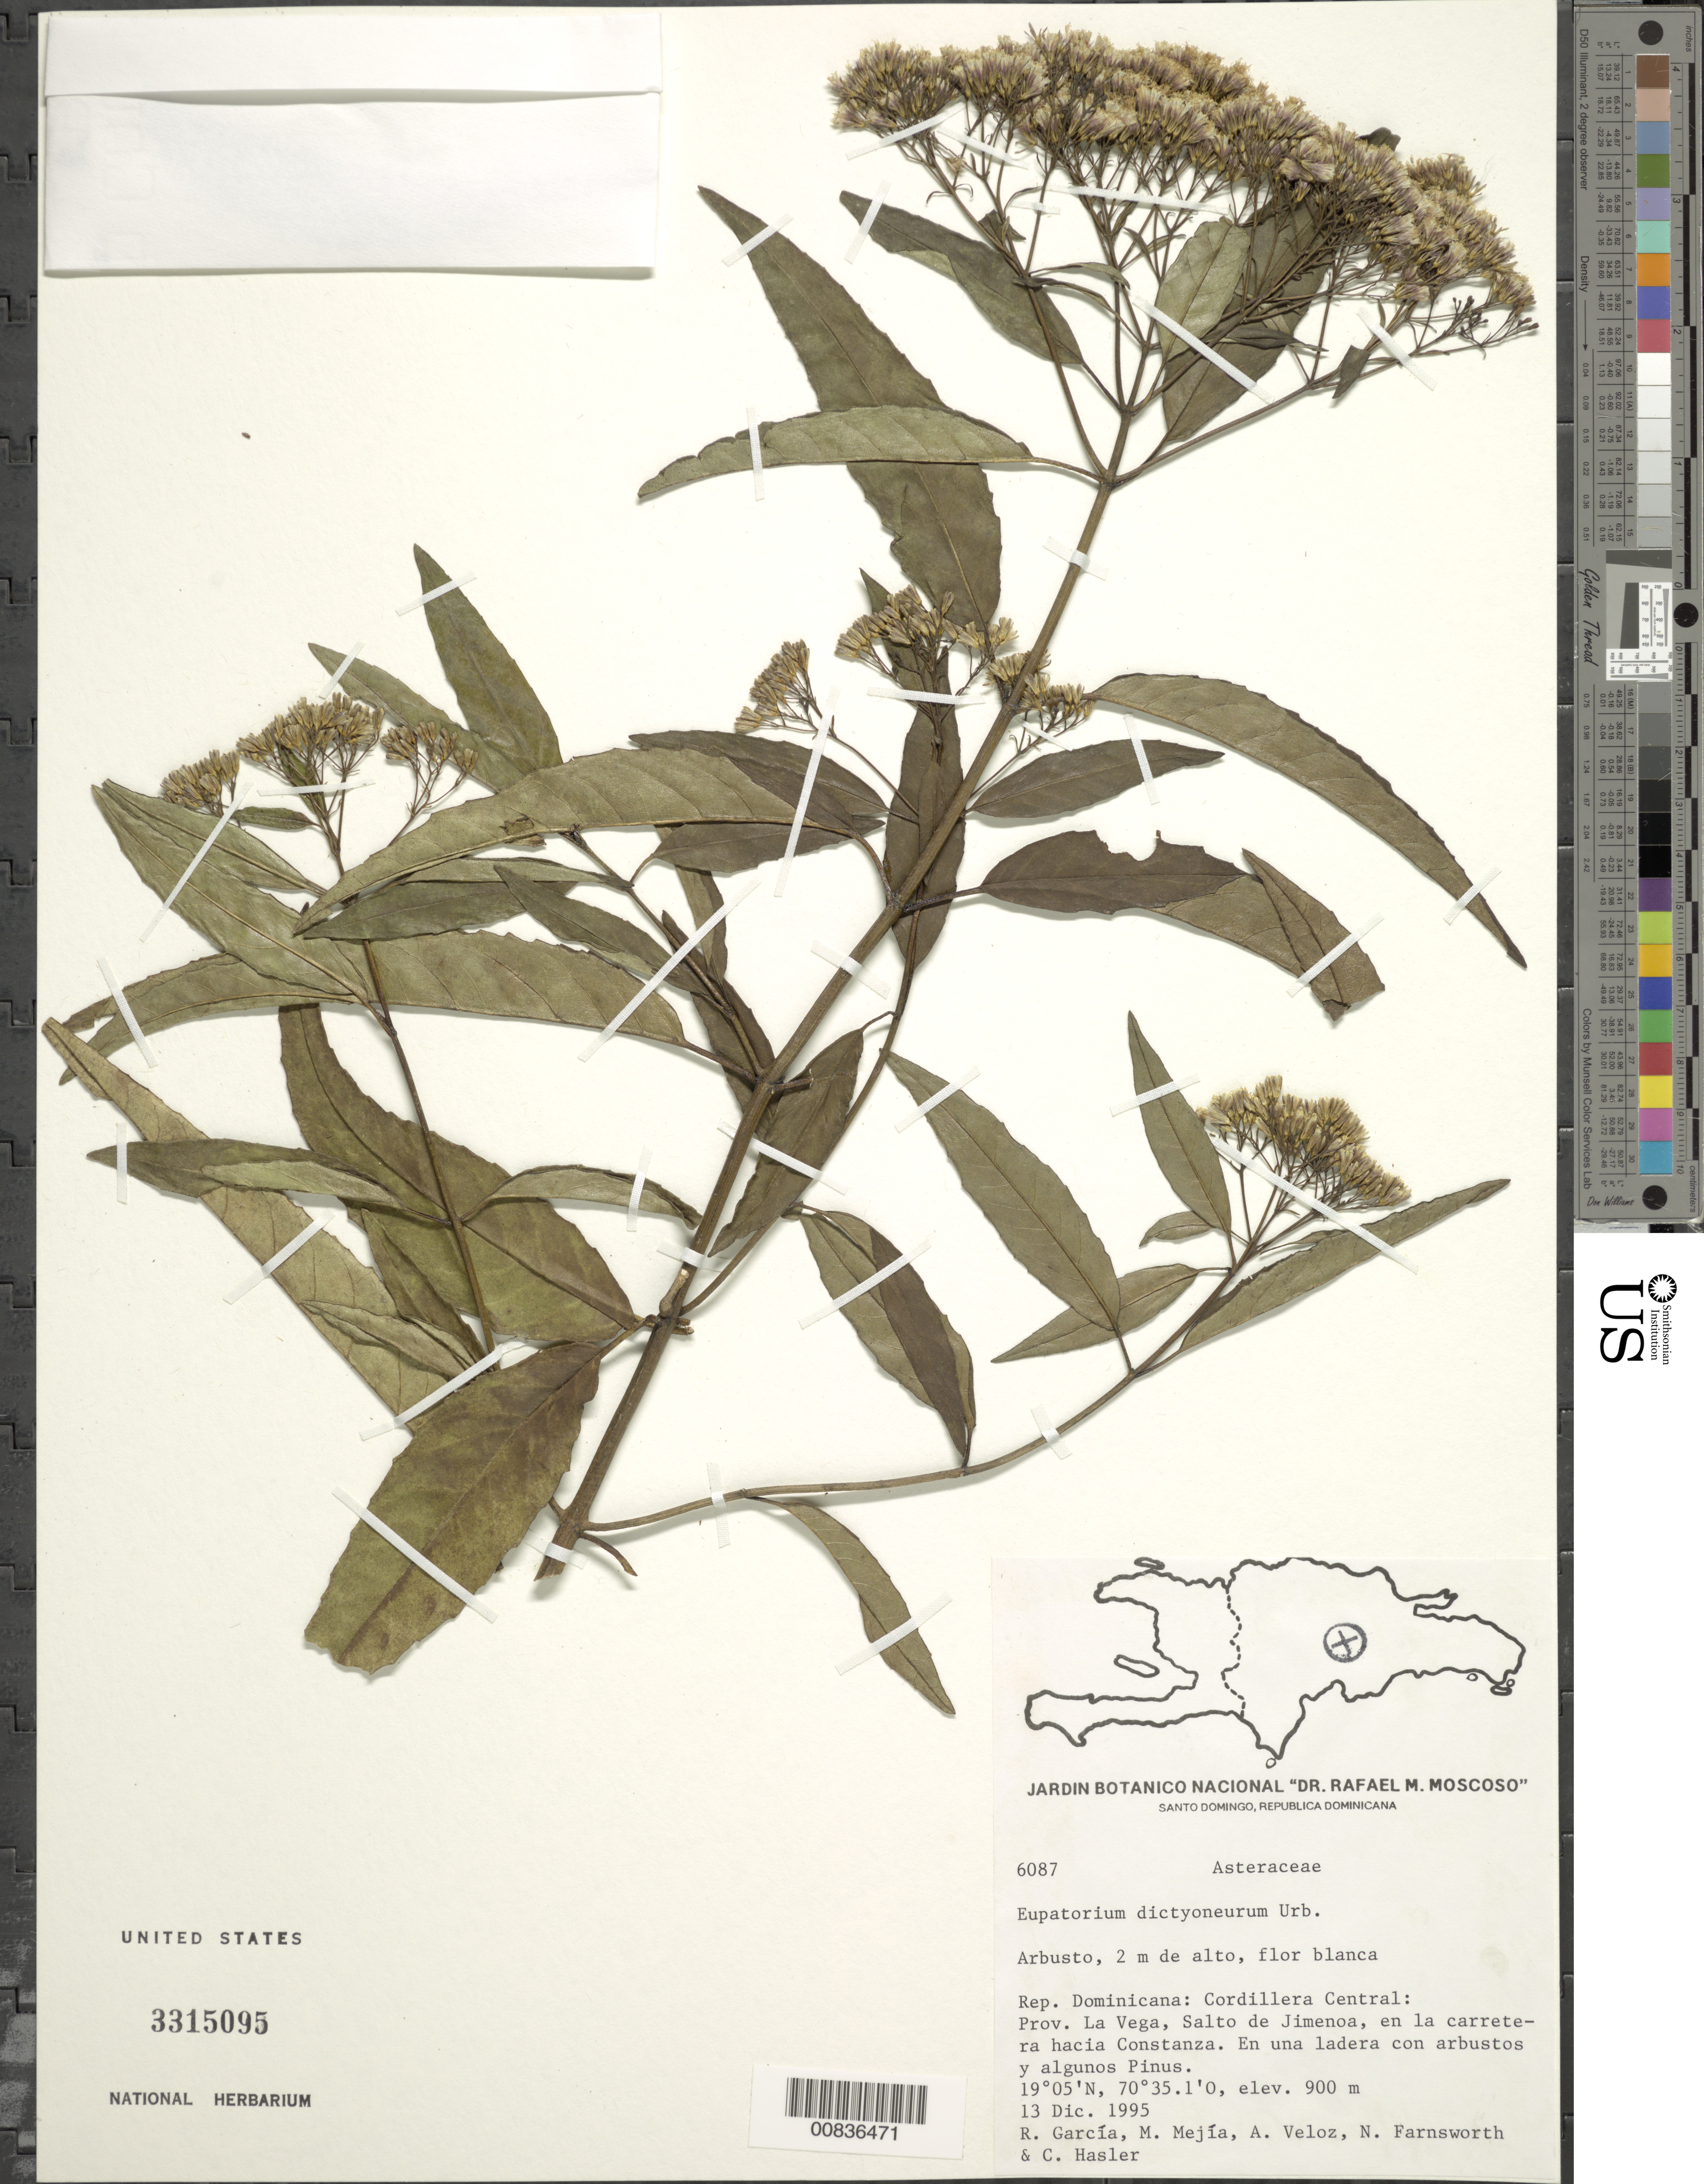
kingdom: Plantae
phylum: Tracheophyta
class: Magnoliopsida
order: Asterales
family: Asteraceae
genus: Ageratina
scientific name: Ageratina dictyoneura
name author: (Urb.) R.M. King & H. Rob.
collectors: R. G. García, M. Mejia, A. Veloz, N. Farnsworth & C. Hasler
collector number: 6087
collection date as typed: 13 Dec 1995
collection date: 1995-12-13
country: Dominican Republic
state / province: La Vega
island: Hispaniola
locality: Cordillera Central, Salto de Jimenoa, en la carretera hacia Constanza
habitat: En una ladera con arbustos y algunos Pinus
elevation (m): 900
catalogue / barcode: US 3315095